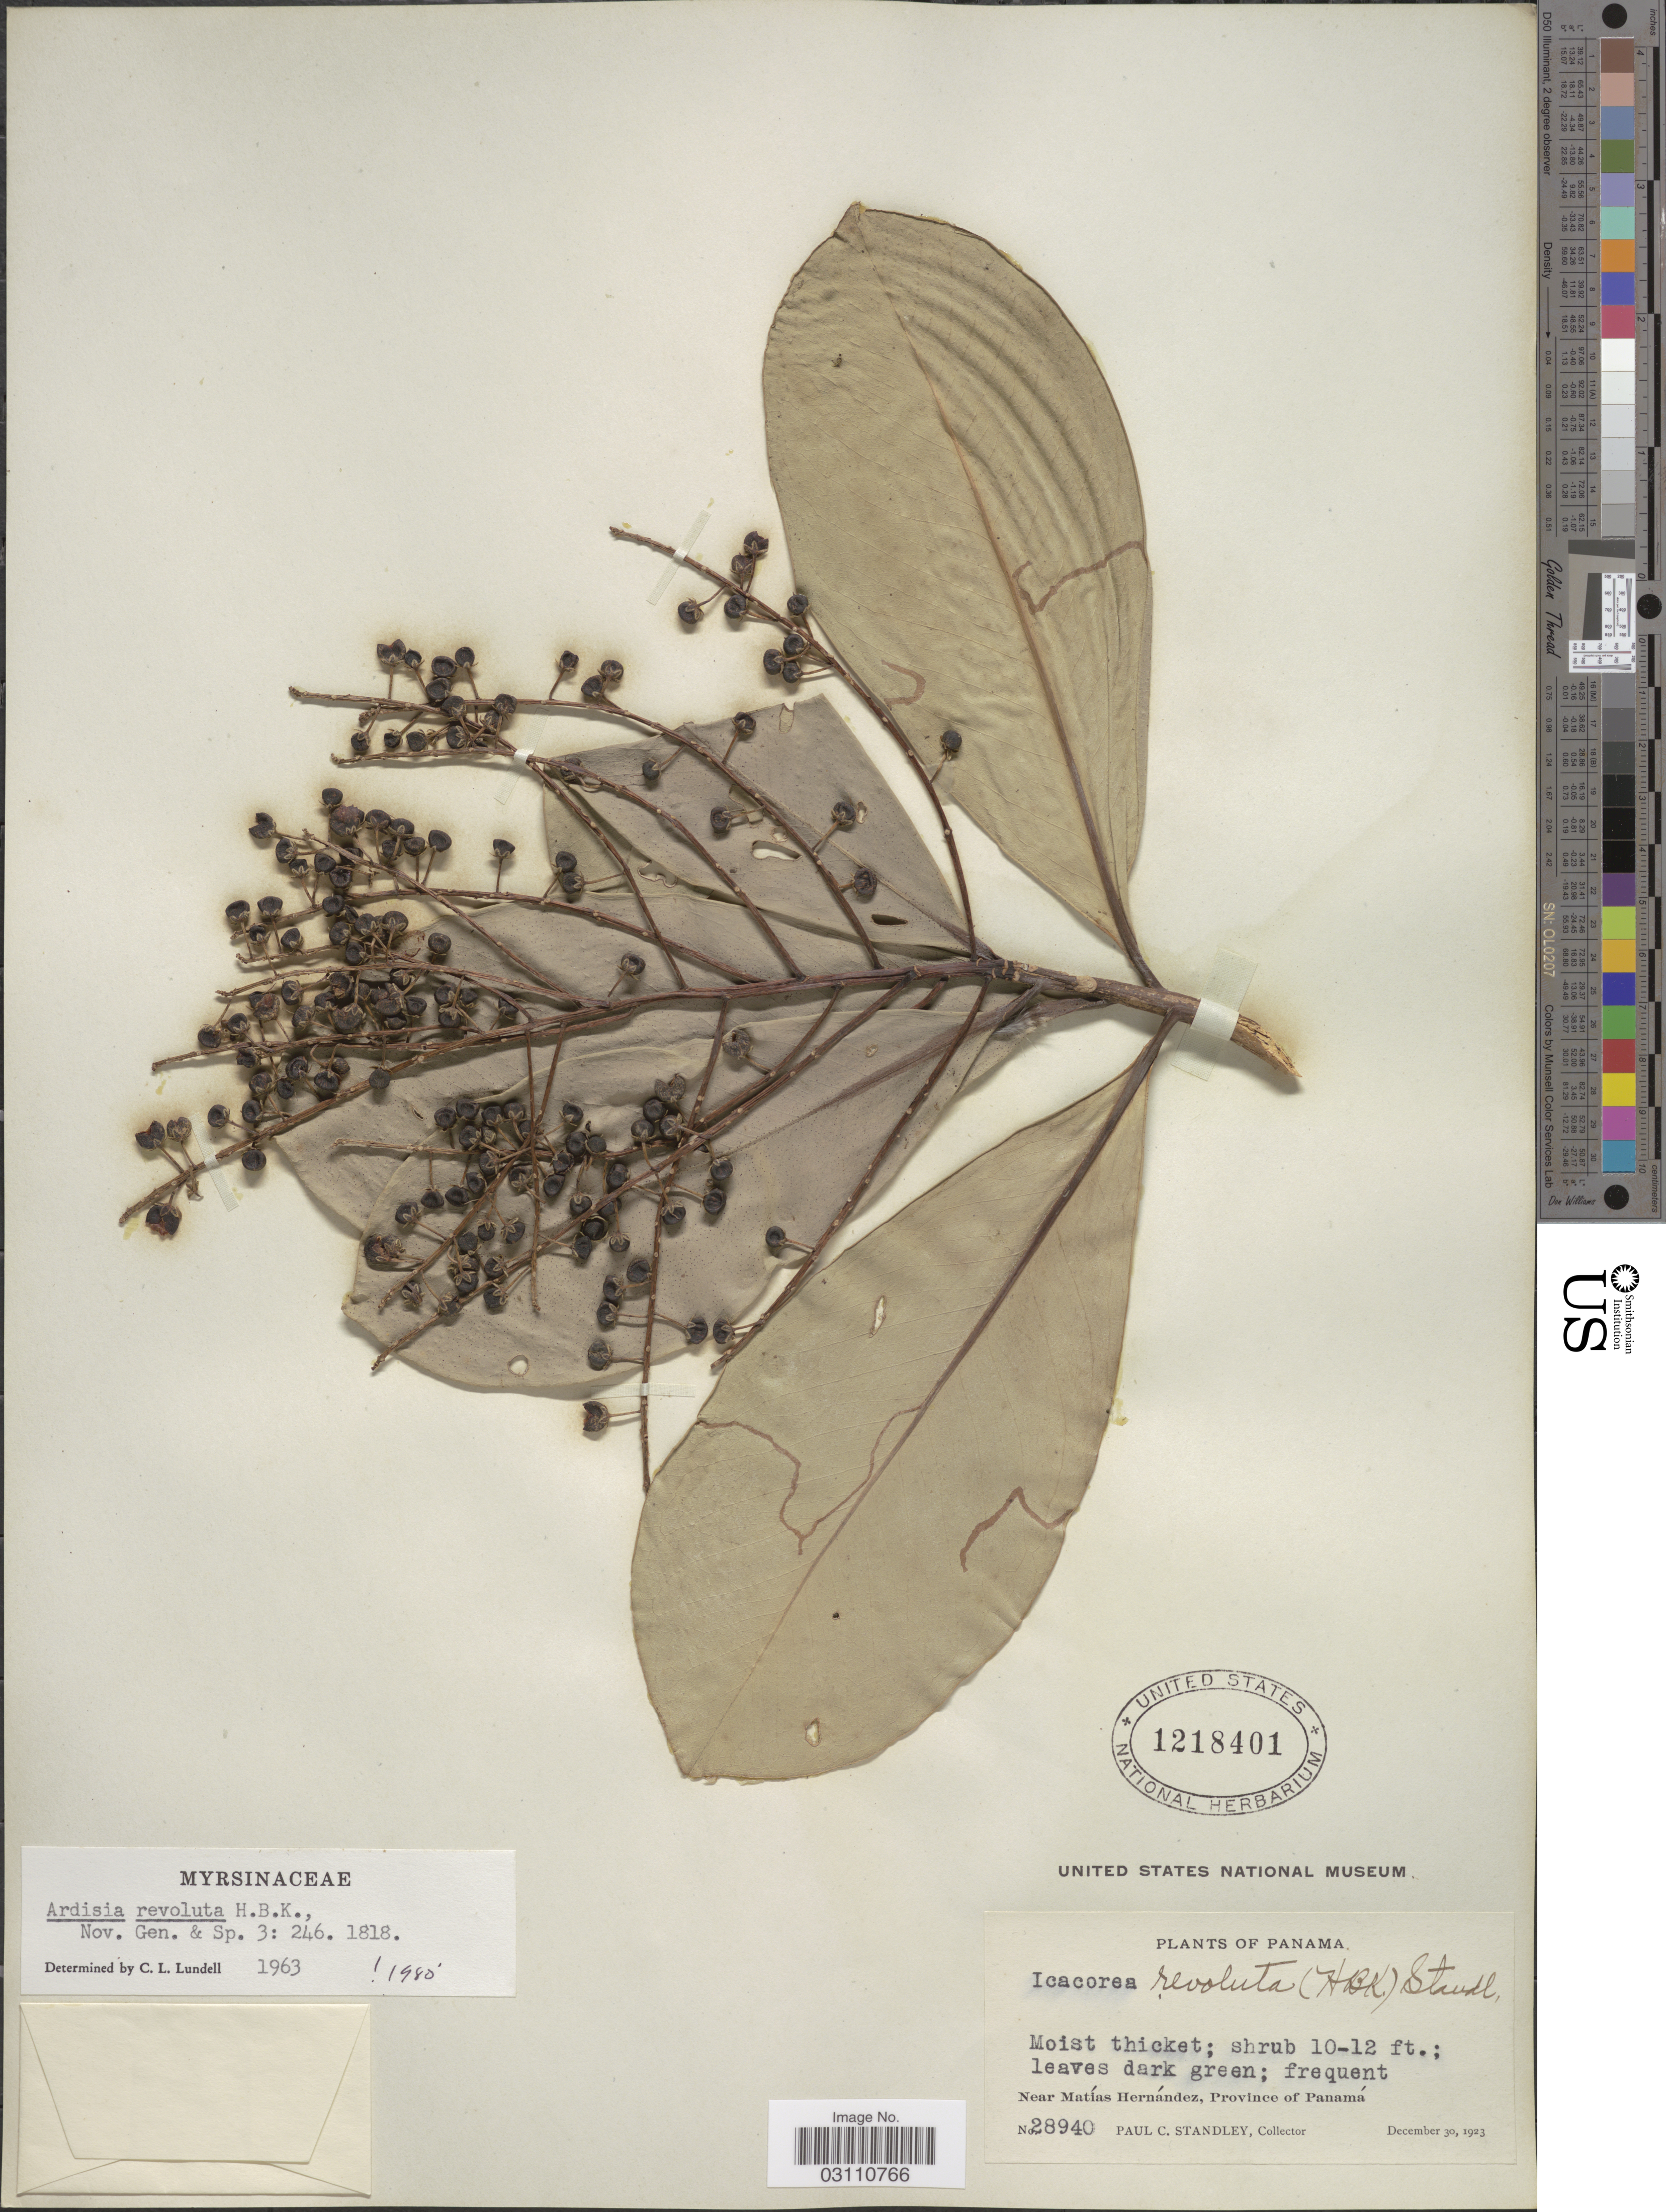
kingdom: Plantae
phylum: Tracheophyta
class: Magnoliopsida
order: Ericales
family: Primulaceae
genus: Ardisia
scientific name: Ardisia revoluta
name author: Kunth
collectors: P. C. Standley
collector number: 28940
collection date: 1923-12-30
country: Panama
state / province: Panamá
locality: Near Matías Hernández.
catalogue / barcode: US 1218401